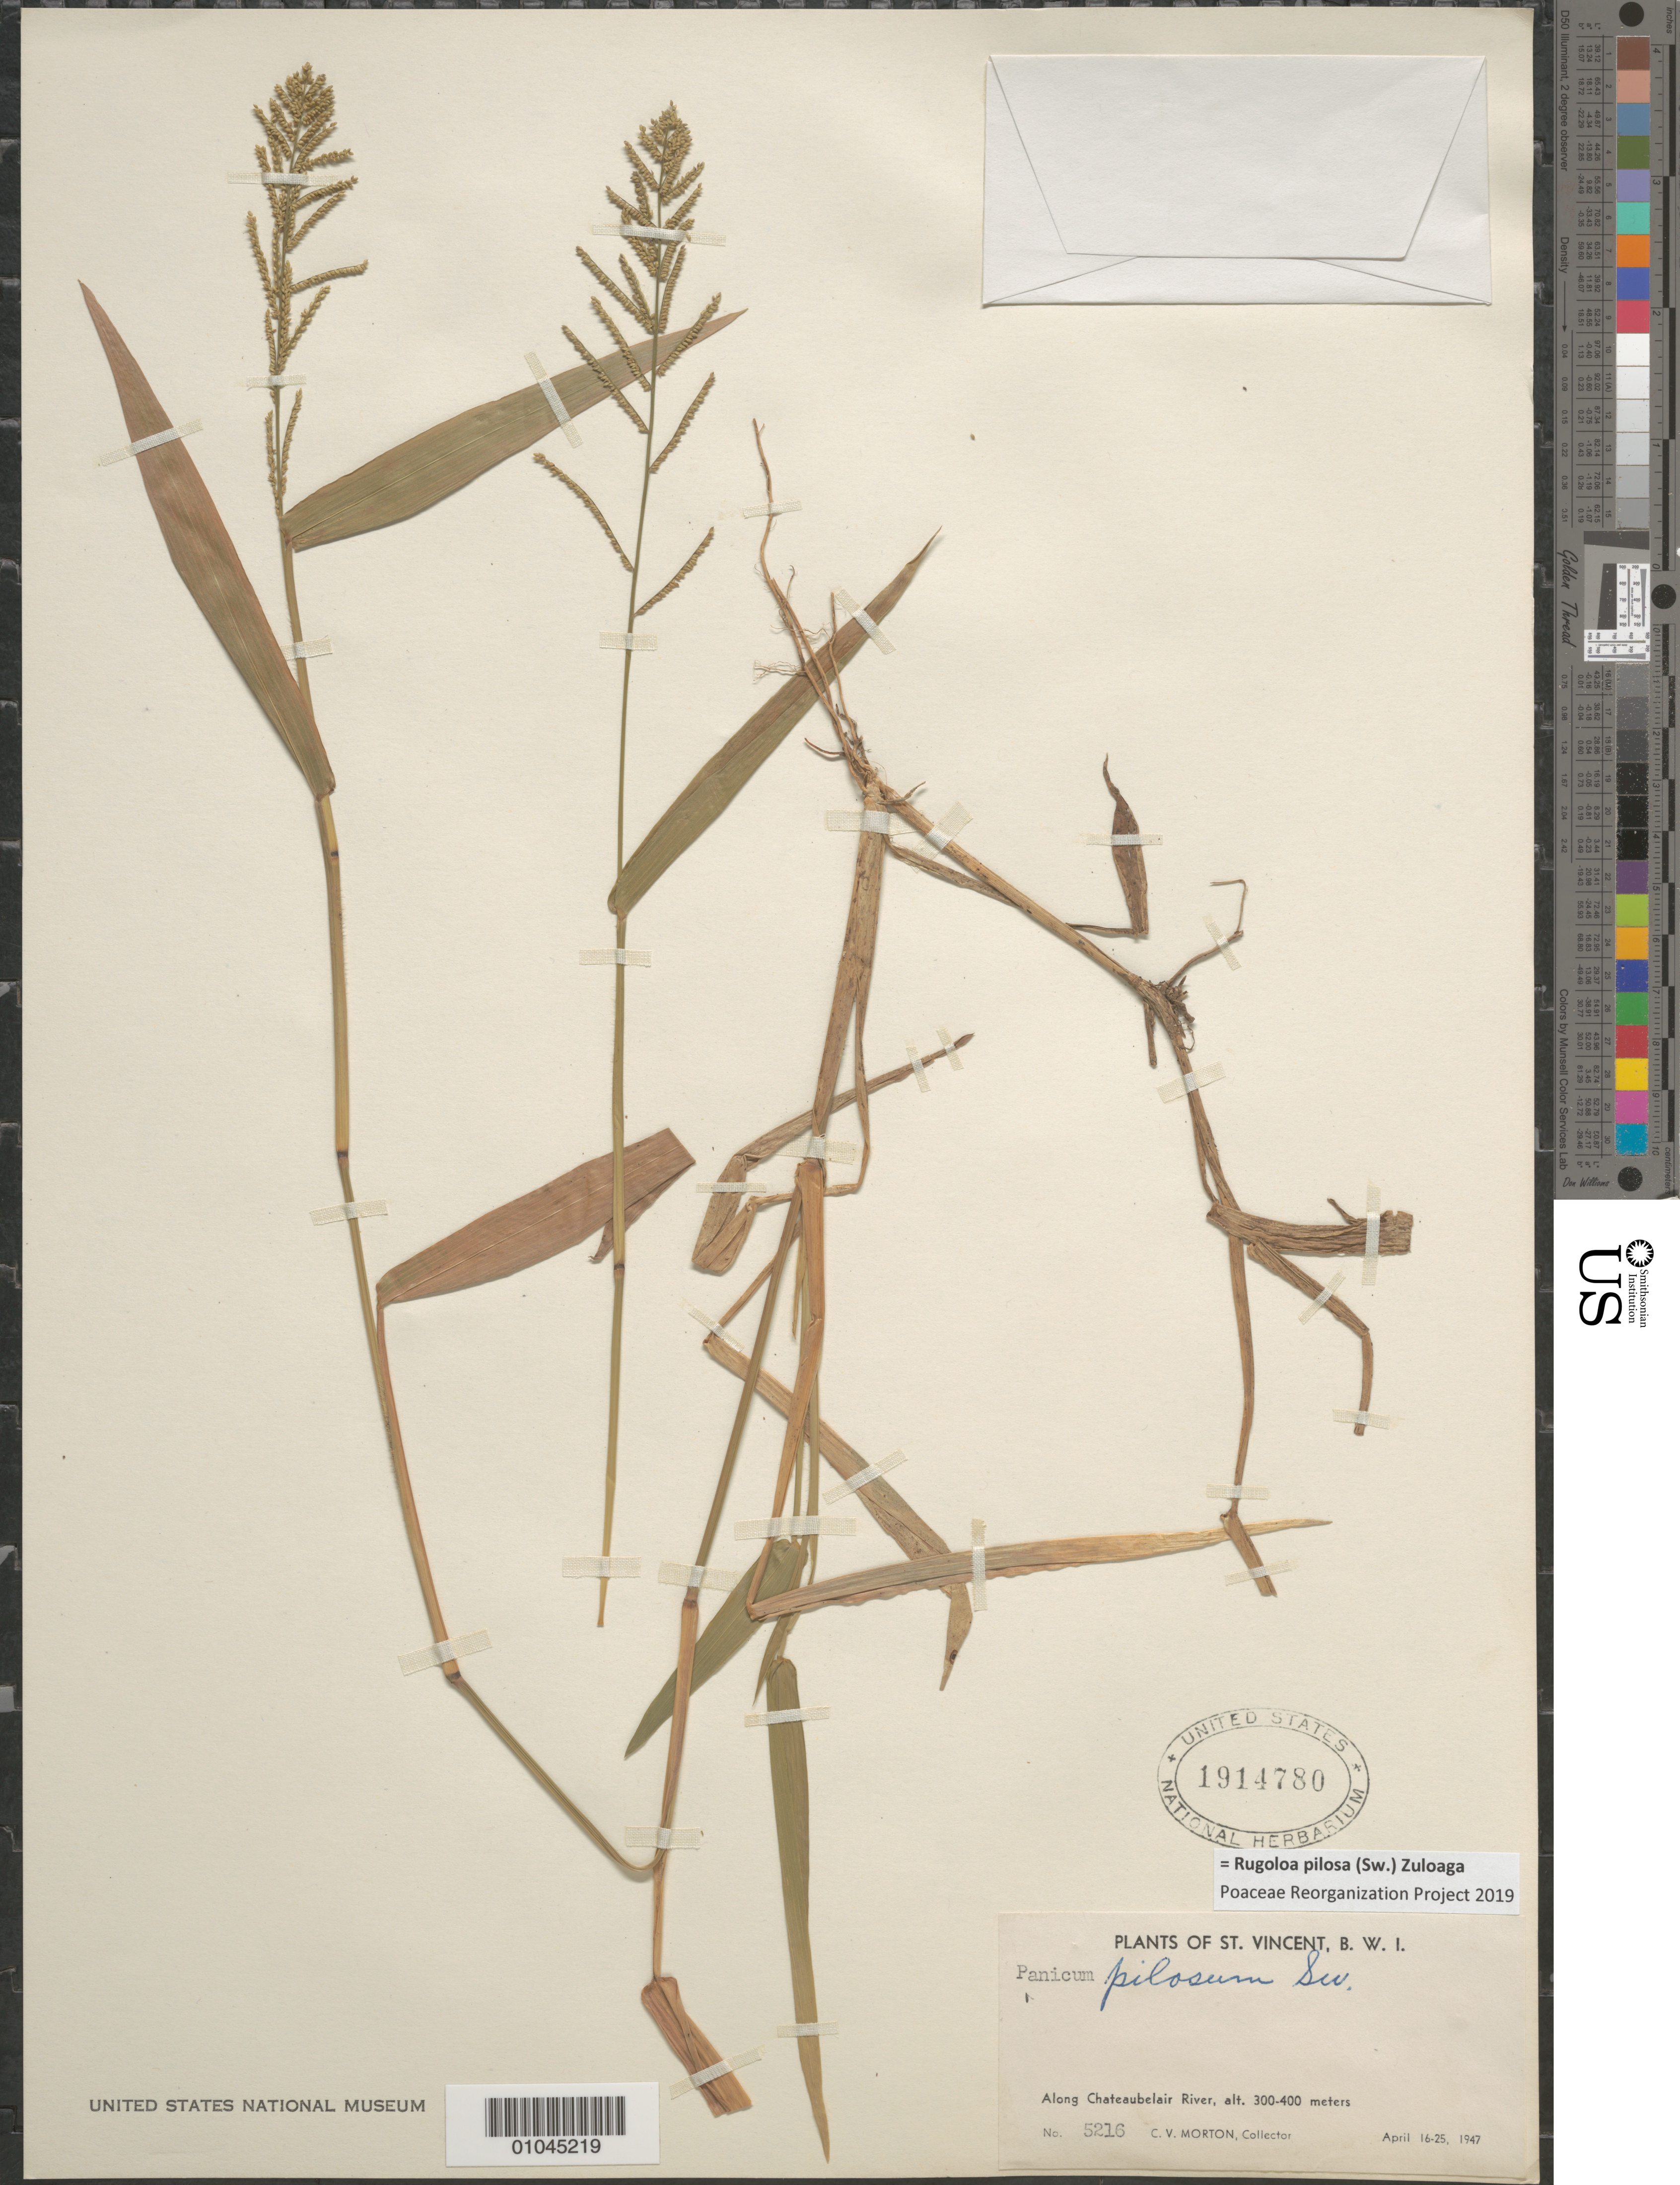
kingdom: Plantae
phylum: Tracheophyta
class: Liliopsida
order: Poales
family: Poaceae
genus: Panicum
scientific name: Panicum pilosum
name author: Sw.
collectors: C. V. Morton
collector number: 5216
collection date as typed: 16 Apr 1947 to 25 Apr 1947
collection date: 1947-04-16/1947-04-25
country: St. Vincent - Grenadines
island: St. Vincent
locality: Along Chateaubelair River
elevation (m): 300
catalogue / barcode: US 1914780